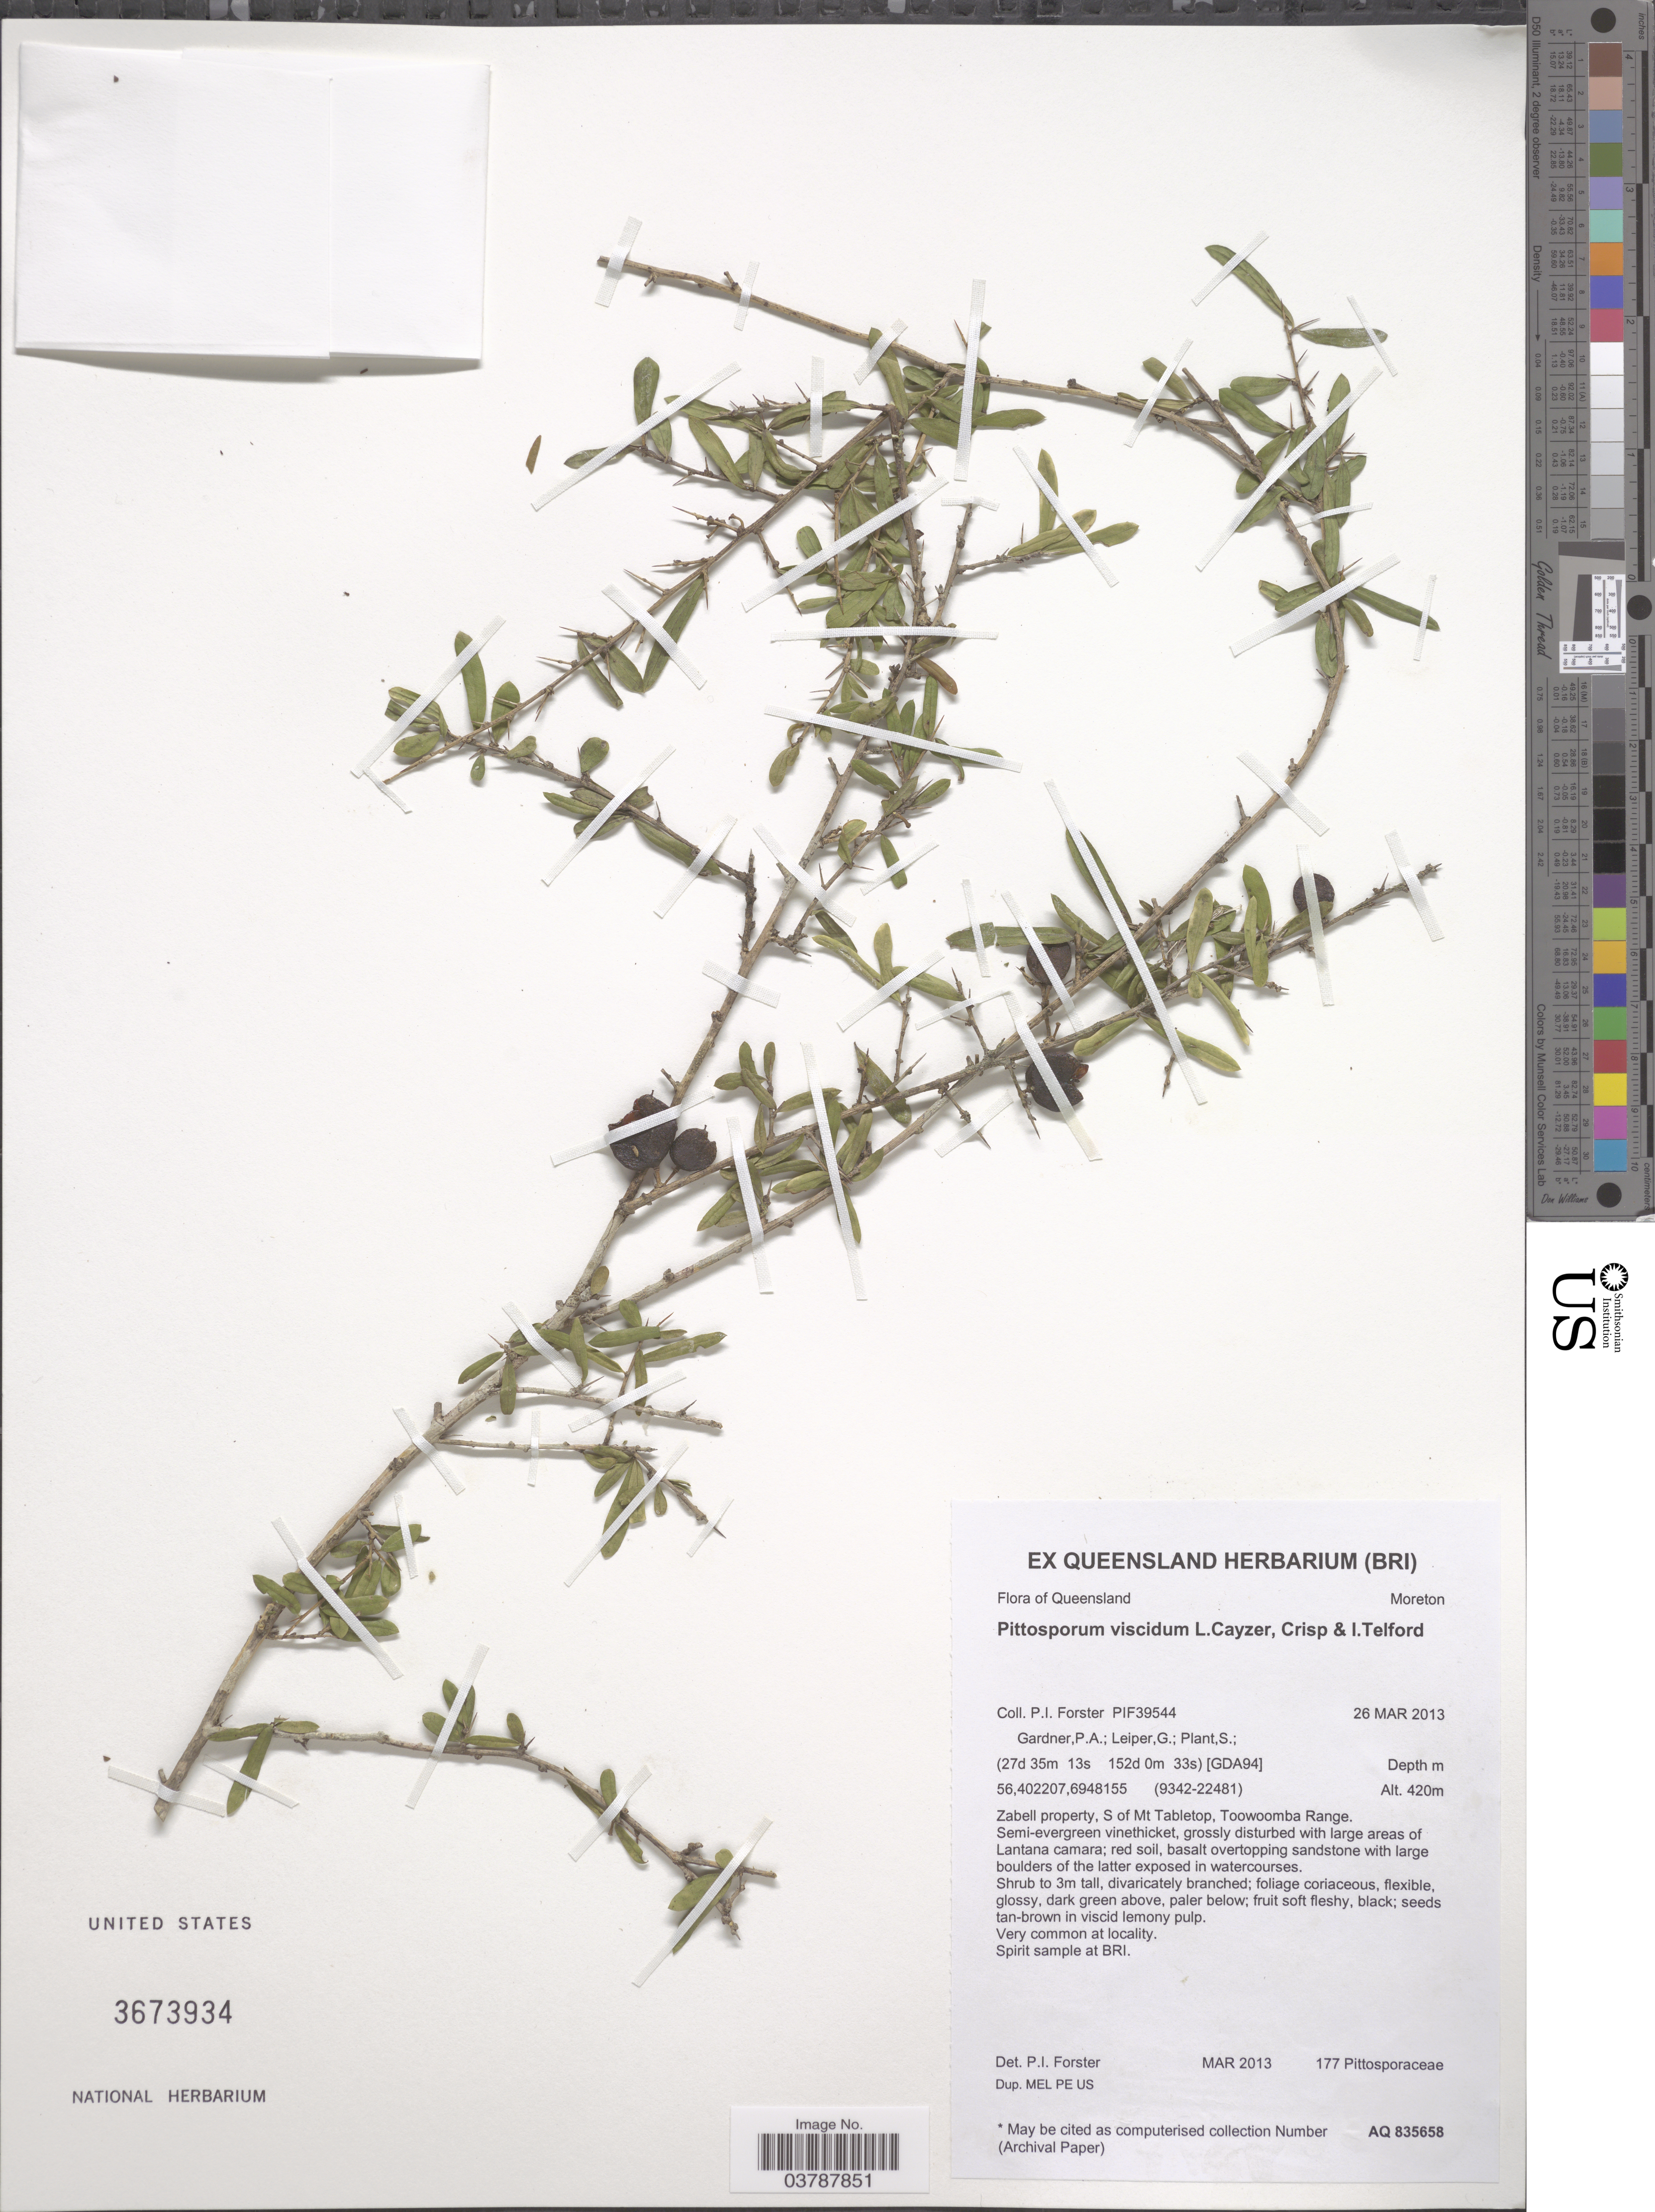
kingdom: Plantae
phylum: Tracheophyta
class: Magnoliopsida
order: Apiales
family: Pittosporaceae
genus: Pittosporum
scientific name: Pittosporum viscidum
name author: L.W. Cayzer et al.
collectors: P. Forster, P. Gardner, G. Leiper & S. Plant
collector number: PIF39544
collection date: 2013-03-26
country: Australia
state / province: Queensland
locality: Zabell property, S of Mt Tabletop, Toowoomba Range.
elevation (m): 420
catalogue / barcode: US 3673934